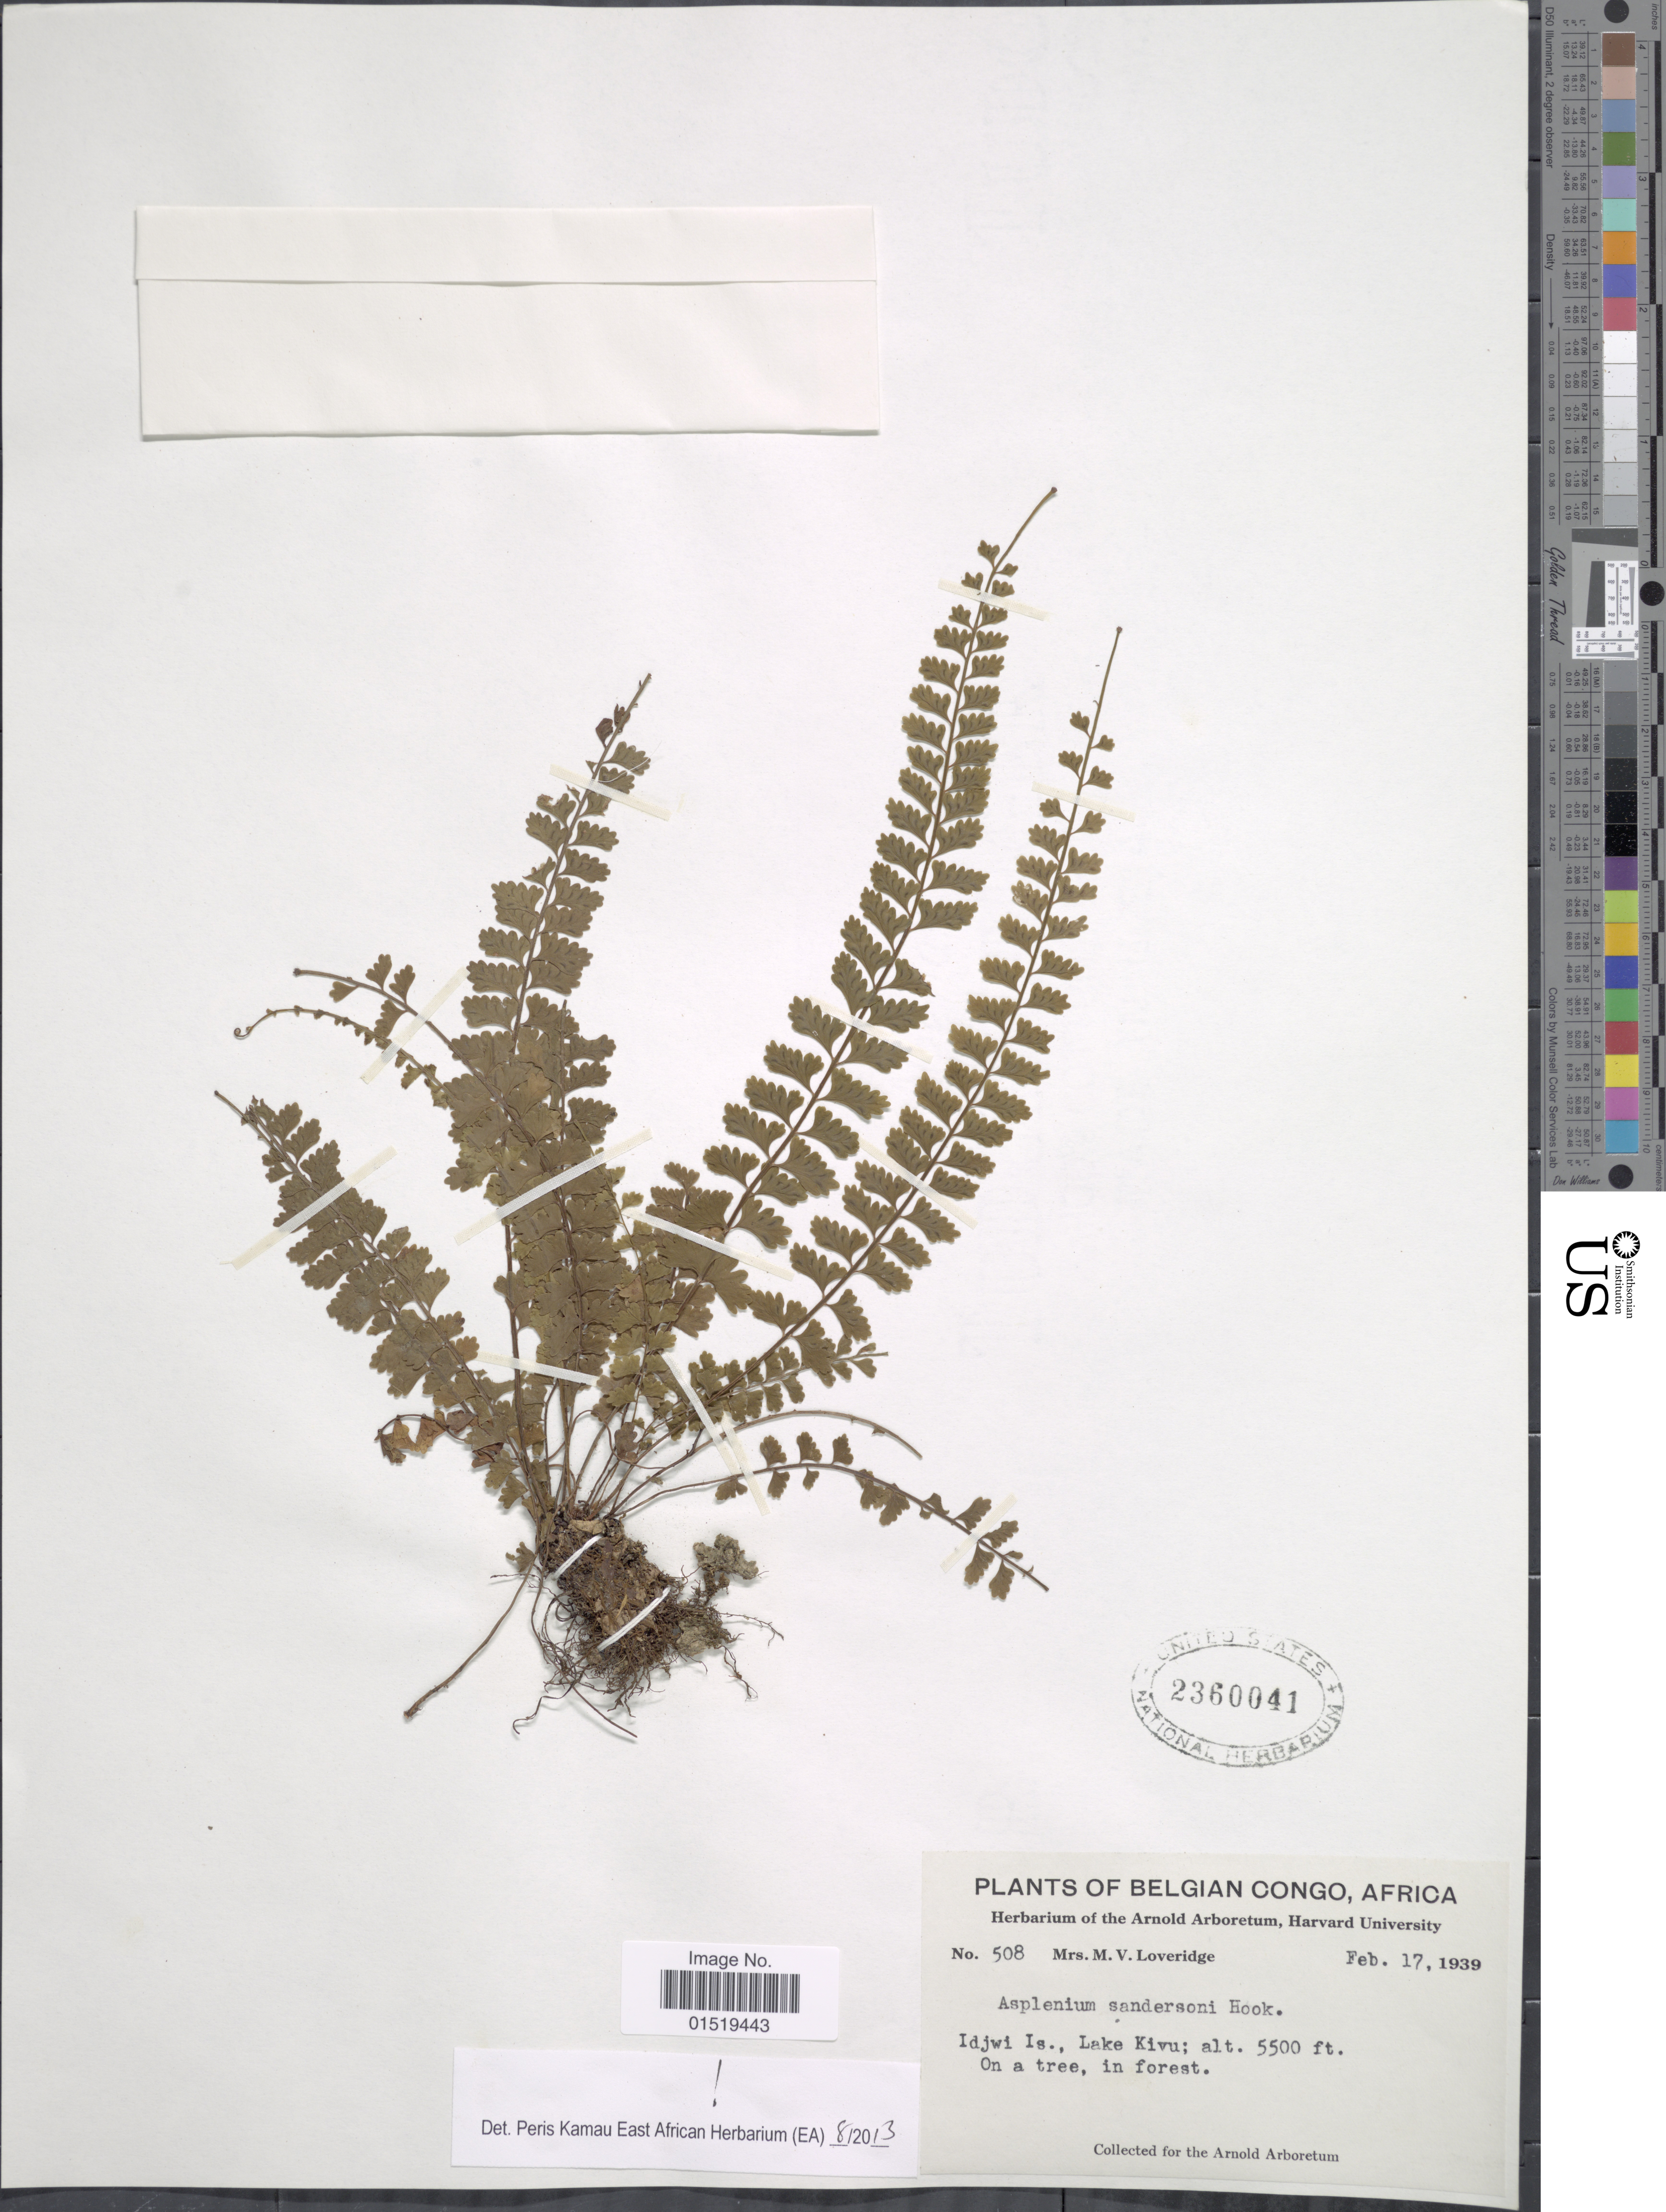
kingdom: Plantae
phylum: Tracheophyta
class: Polypodiopsida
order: Polypodiales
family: Aspleniaceae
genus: Asplenium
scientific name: Asplenium sandersonii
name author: Hook.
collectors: M. Loveridge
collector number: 508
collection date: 1939-02-17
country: Congo, Democratic Republic of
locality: Belgian Congo. Idjwi Is., Lake Kivu.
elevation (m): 1676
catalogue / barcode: US 2360041